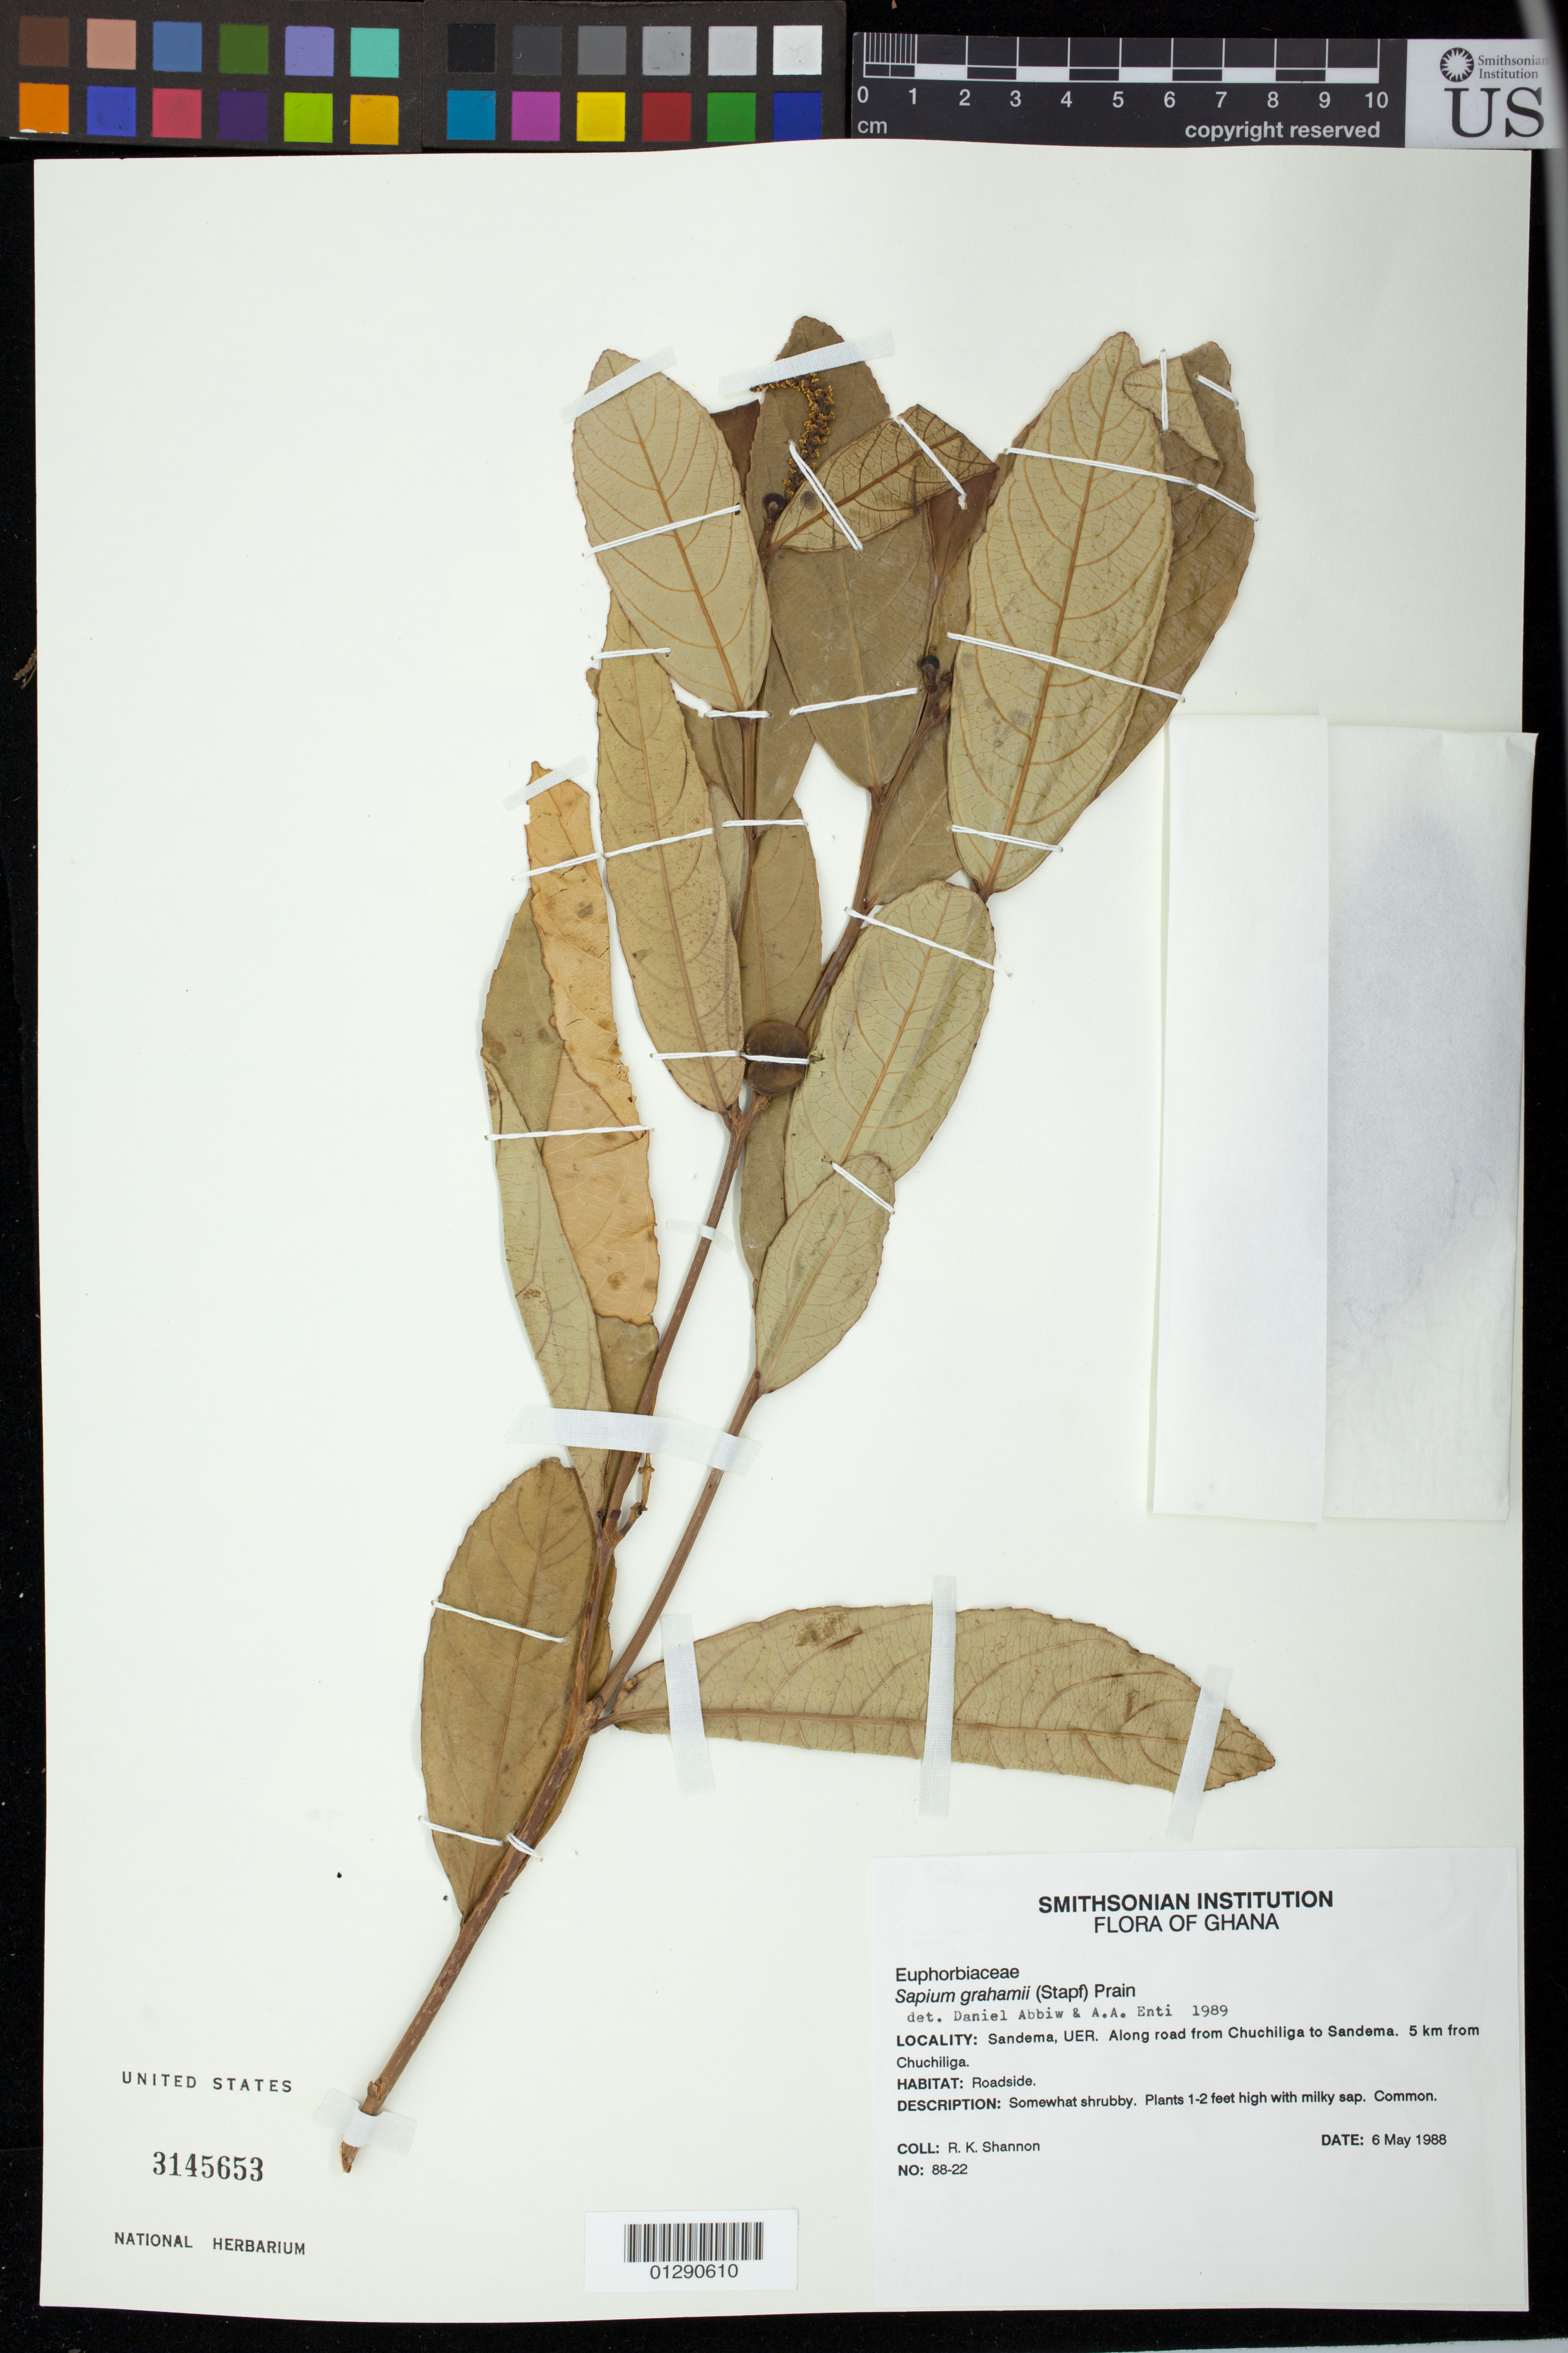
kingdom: Plantae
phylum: Tracheophyta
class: Magnoliopsida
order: Malpighiales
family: Euphorbiaceae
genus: Sapium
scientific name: Sapium grahamii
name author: (Stapf) Prain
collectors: R. Shannon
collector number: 88-22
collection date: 1988-05-06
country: Ghana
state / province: Upper East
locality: Sandema, UER. Along road from Chuchiliga to Sandema. 5 km from Chuchiliga.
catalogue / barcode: US 3145653